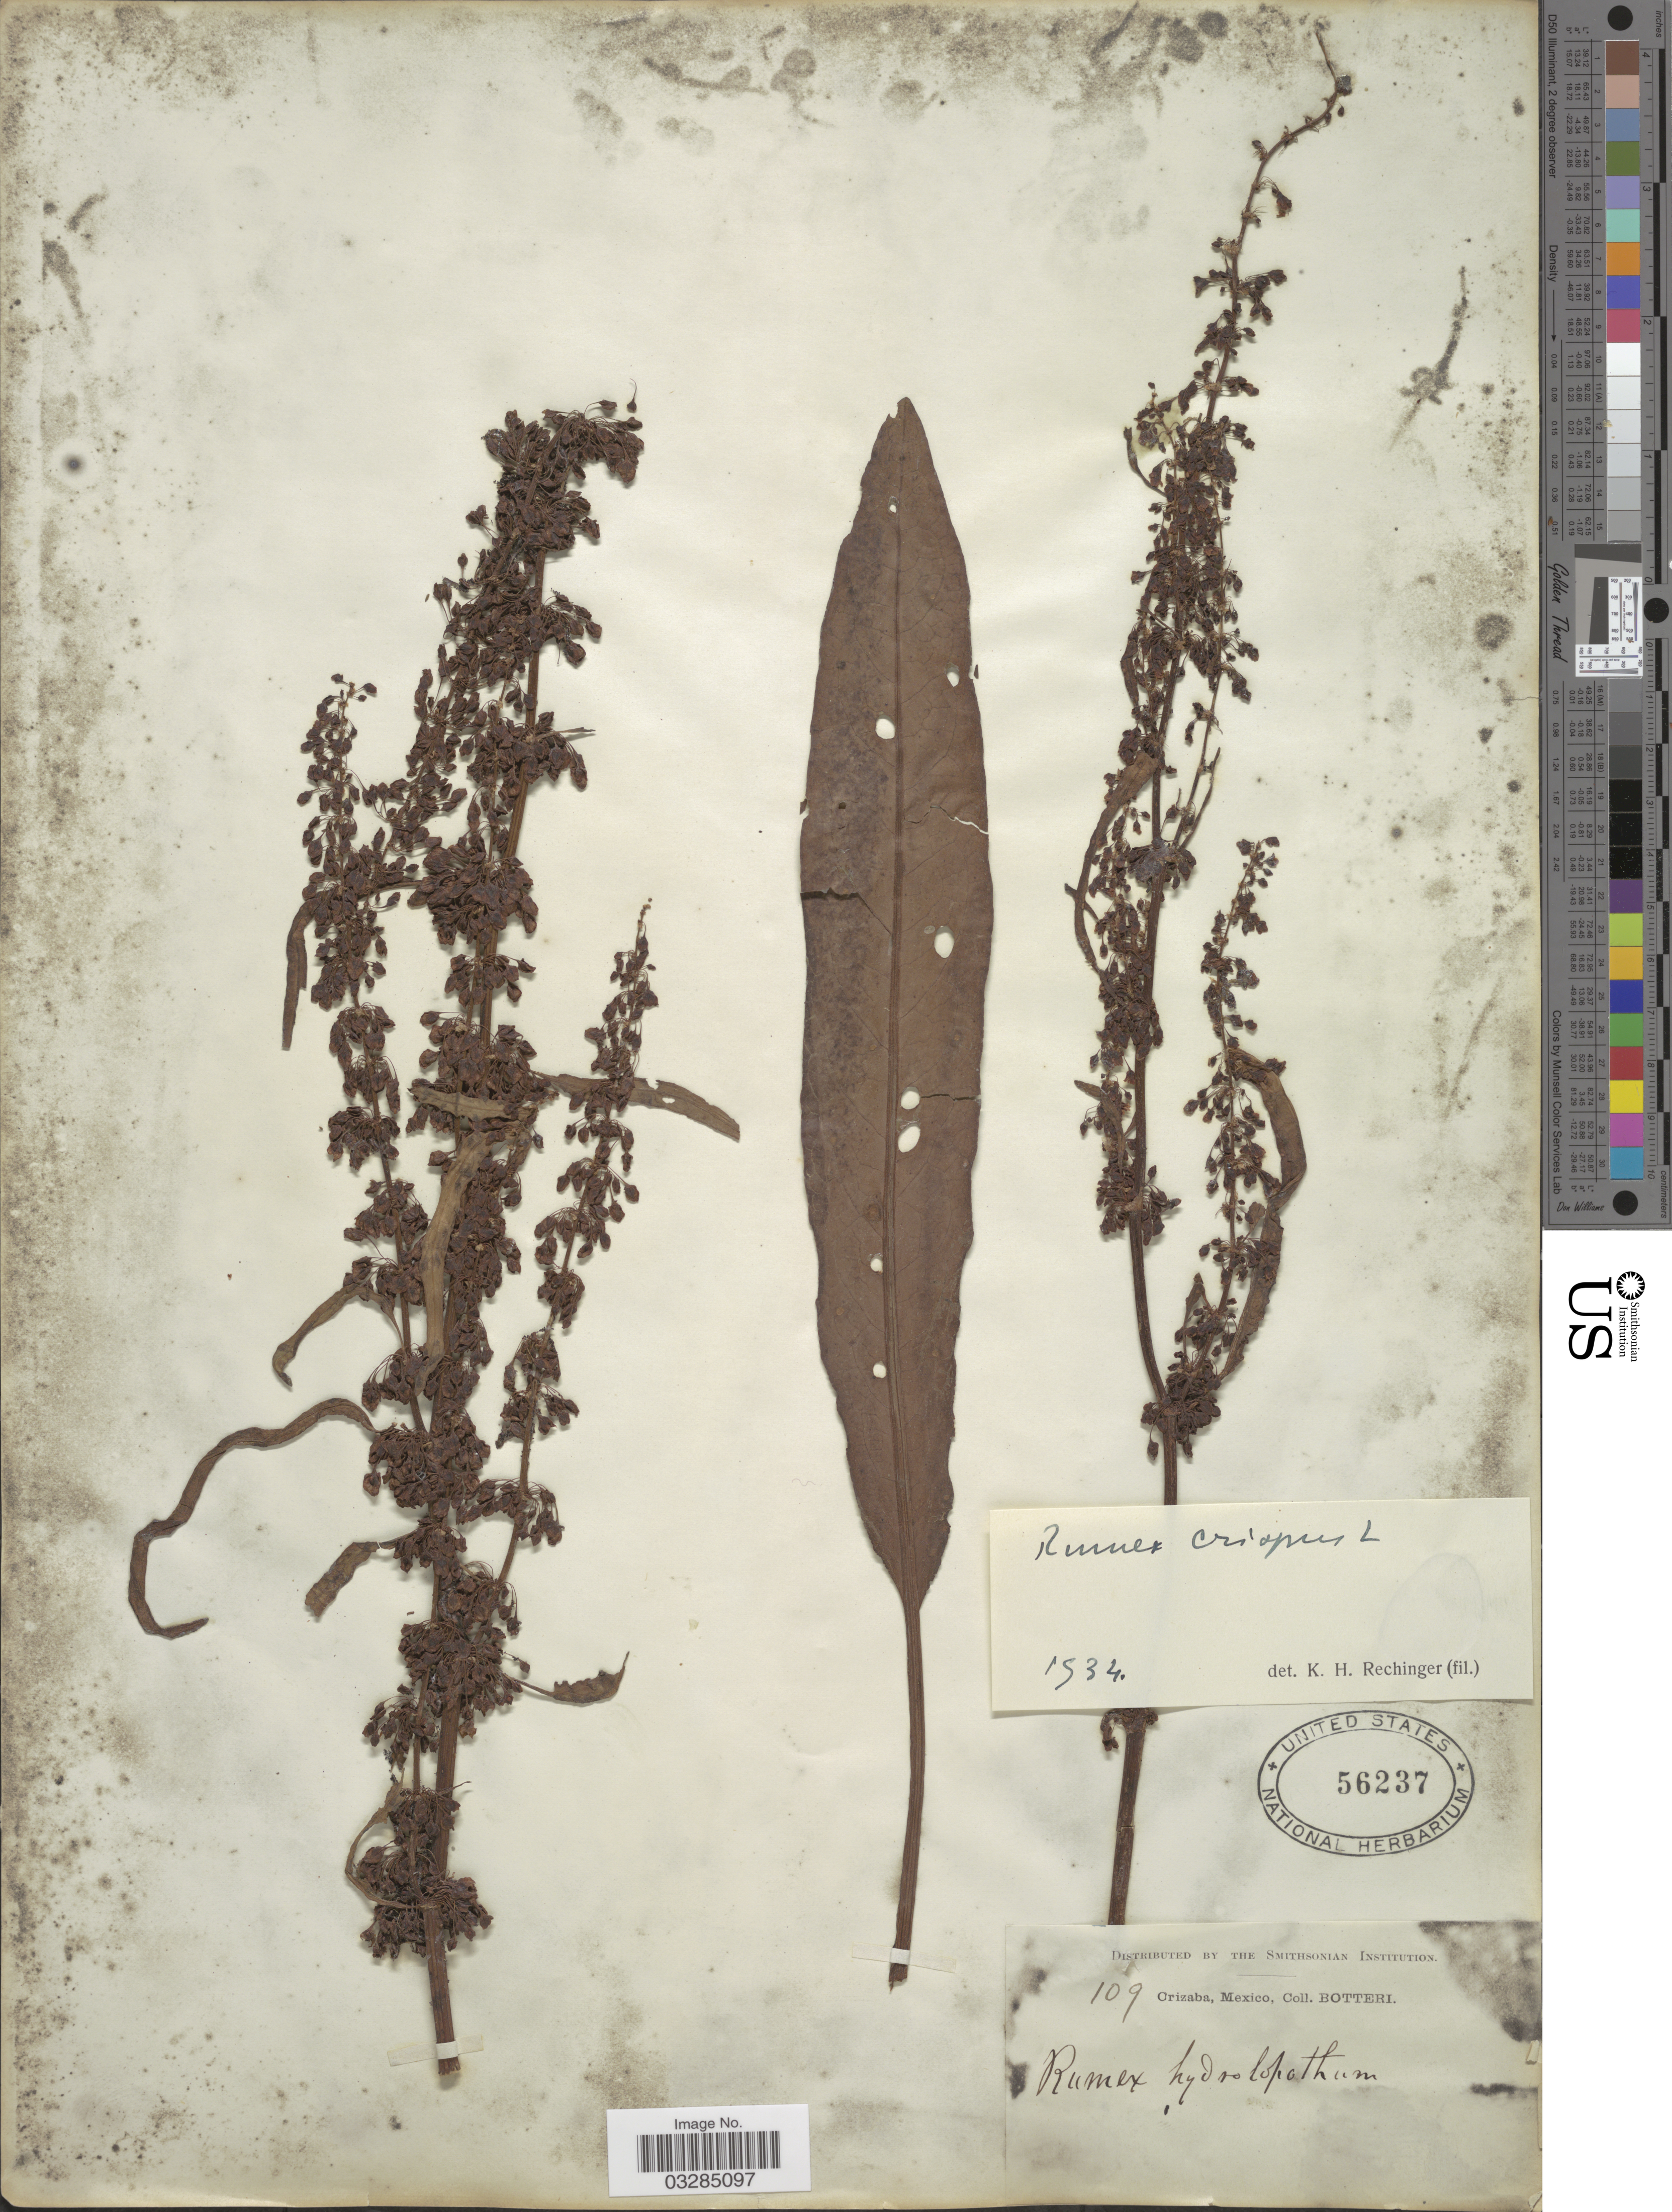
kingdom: Plantae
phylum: Tracheophyta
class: Magnoliopsida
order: Caryophyllales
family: Polygonaceae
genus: Rumex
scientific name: Rumex crispus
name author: L.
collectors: -. Botteri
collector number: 109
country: Mexico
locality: Orizaba.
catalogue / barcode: US 56237